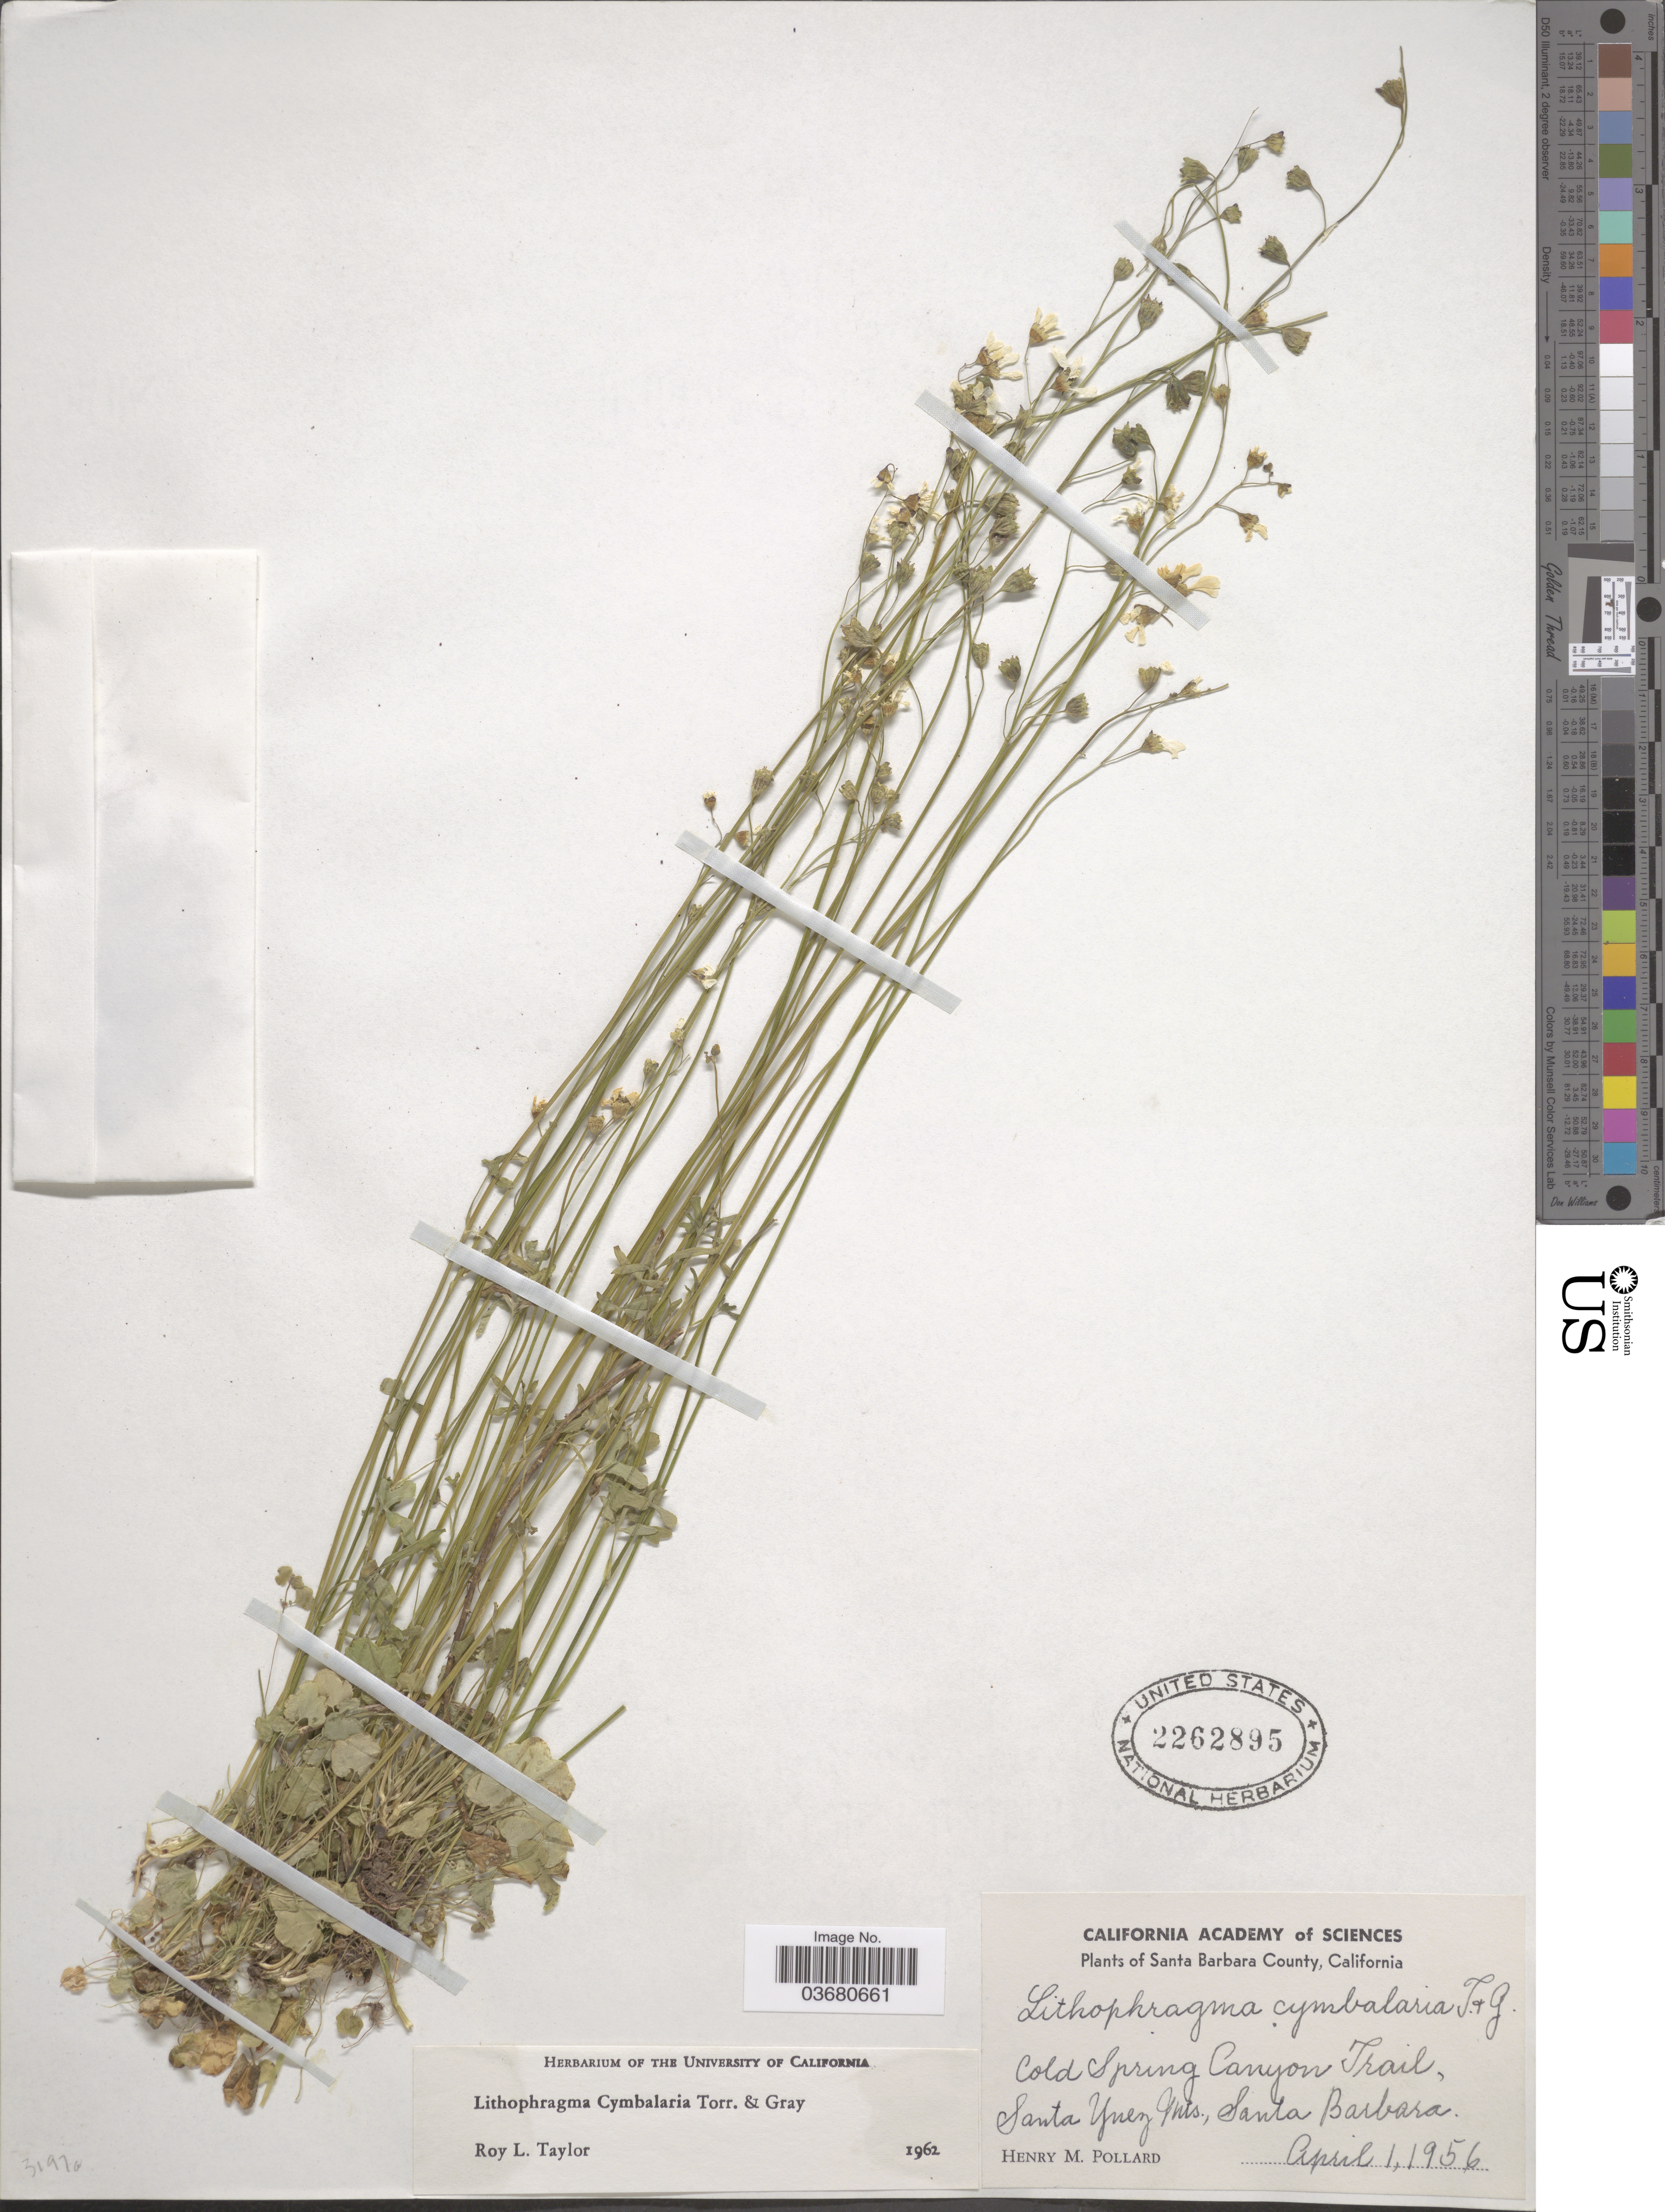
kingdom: Plantae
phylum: Tracheophyta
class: Magnoliopsida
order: Saxifragales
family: Saxifragaceae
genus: Lithophragma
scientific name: Lithophragma cymbalaria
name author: Torr. & A. Gray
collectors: H. M. Pollard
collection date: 1956-04-01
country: United States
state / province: California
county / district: Santa Barbara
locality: Santa Barbara County. Cold Spring Canyon Trail, Santa Ynez Mts., Santa Barbara.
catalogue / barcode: US 2262895